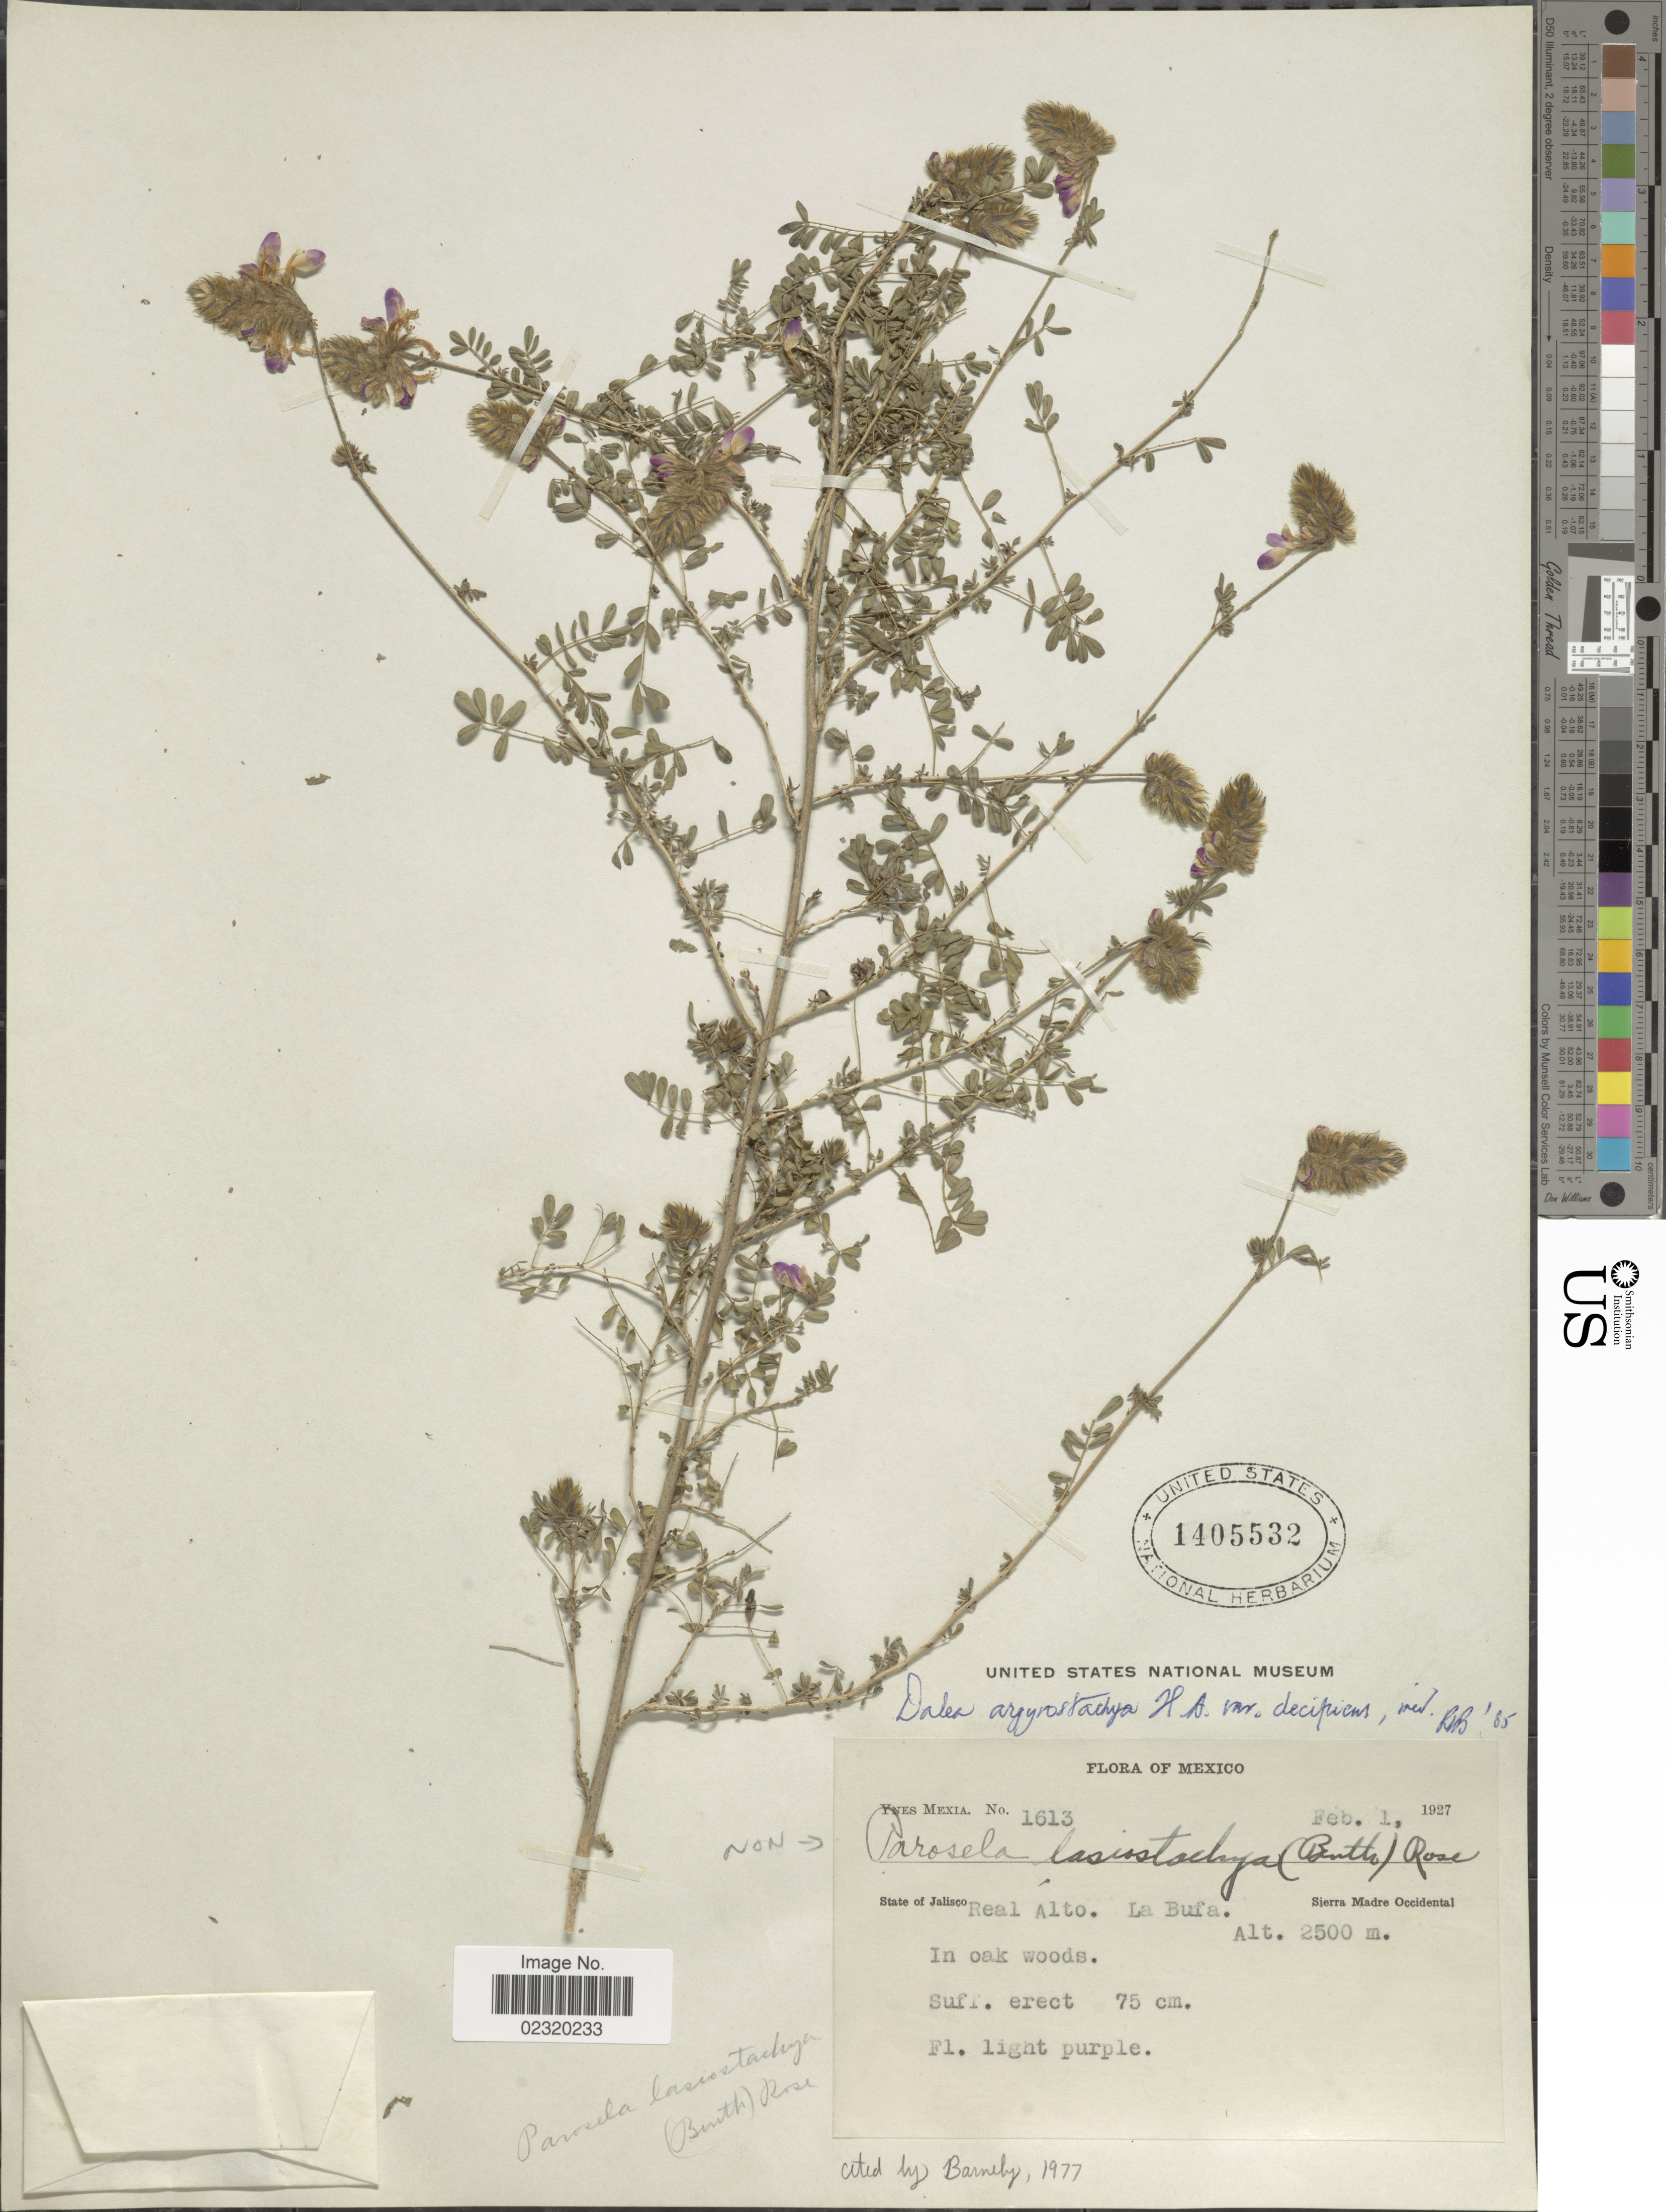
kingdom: Plantae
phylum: Tracheophyta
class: Magnoliopsida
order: Fabales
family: Fabaceae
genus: Dalea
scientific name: Dalea versicolor var. decipiens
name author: Barneby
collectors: Y. Mexia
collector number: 1613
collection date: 1927-02-01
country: Mexico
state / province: Jalisco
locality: Real Alto. La Bufa, Sierra Madre Occidental, In oak woods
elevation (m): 2500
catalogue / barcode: US 1405532